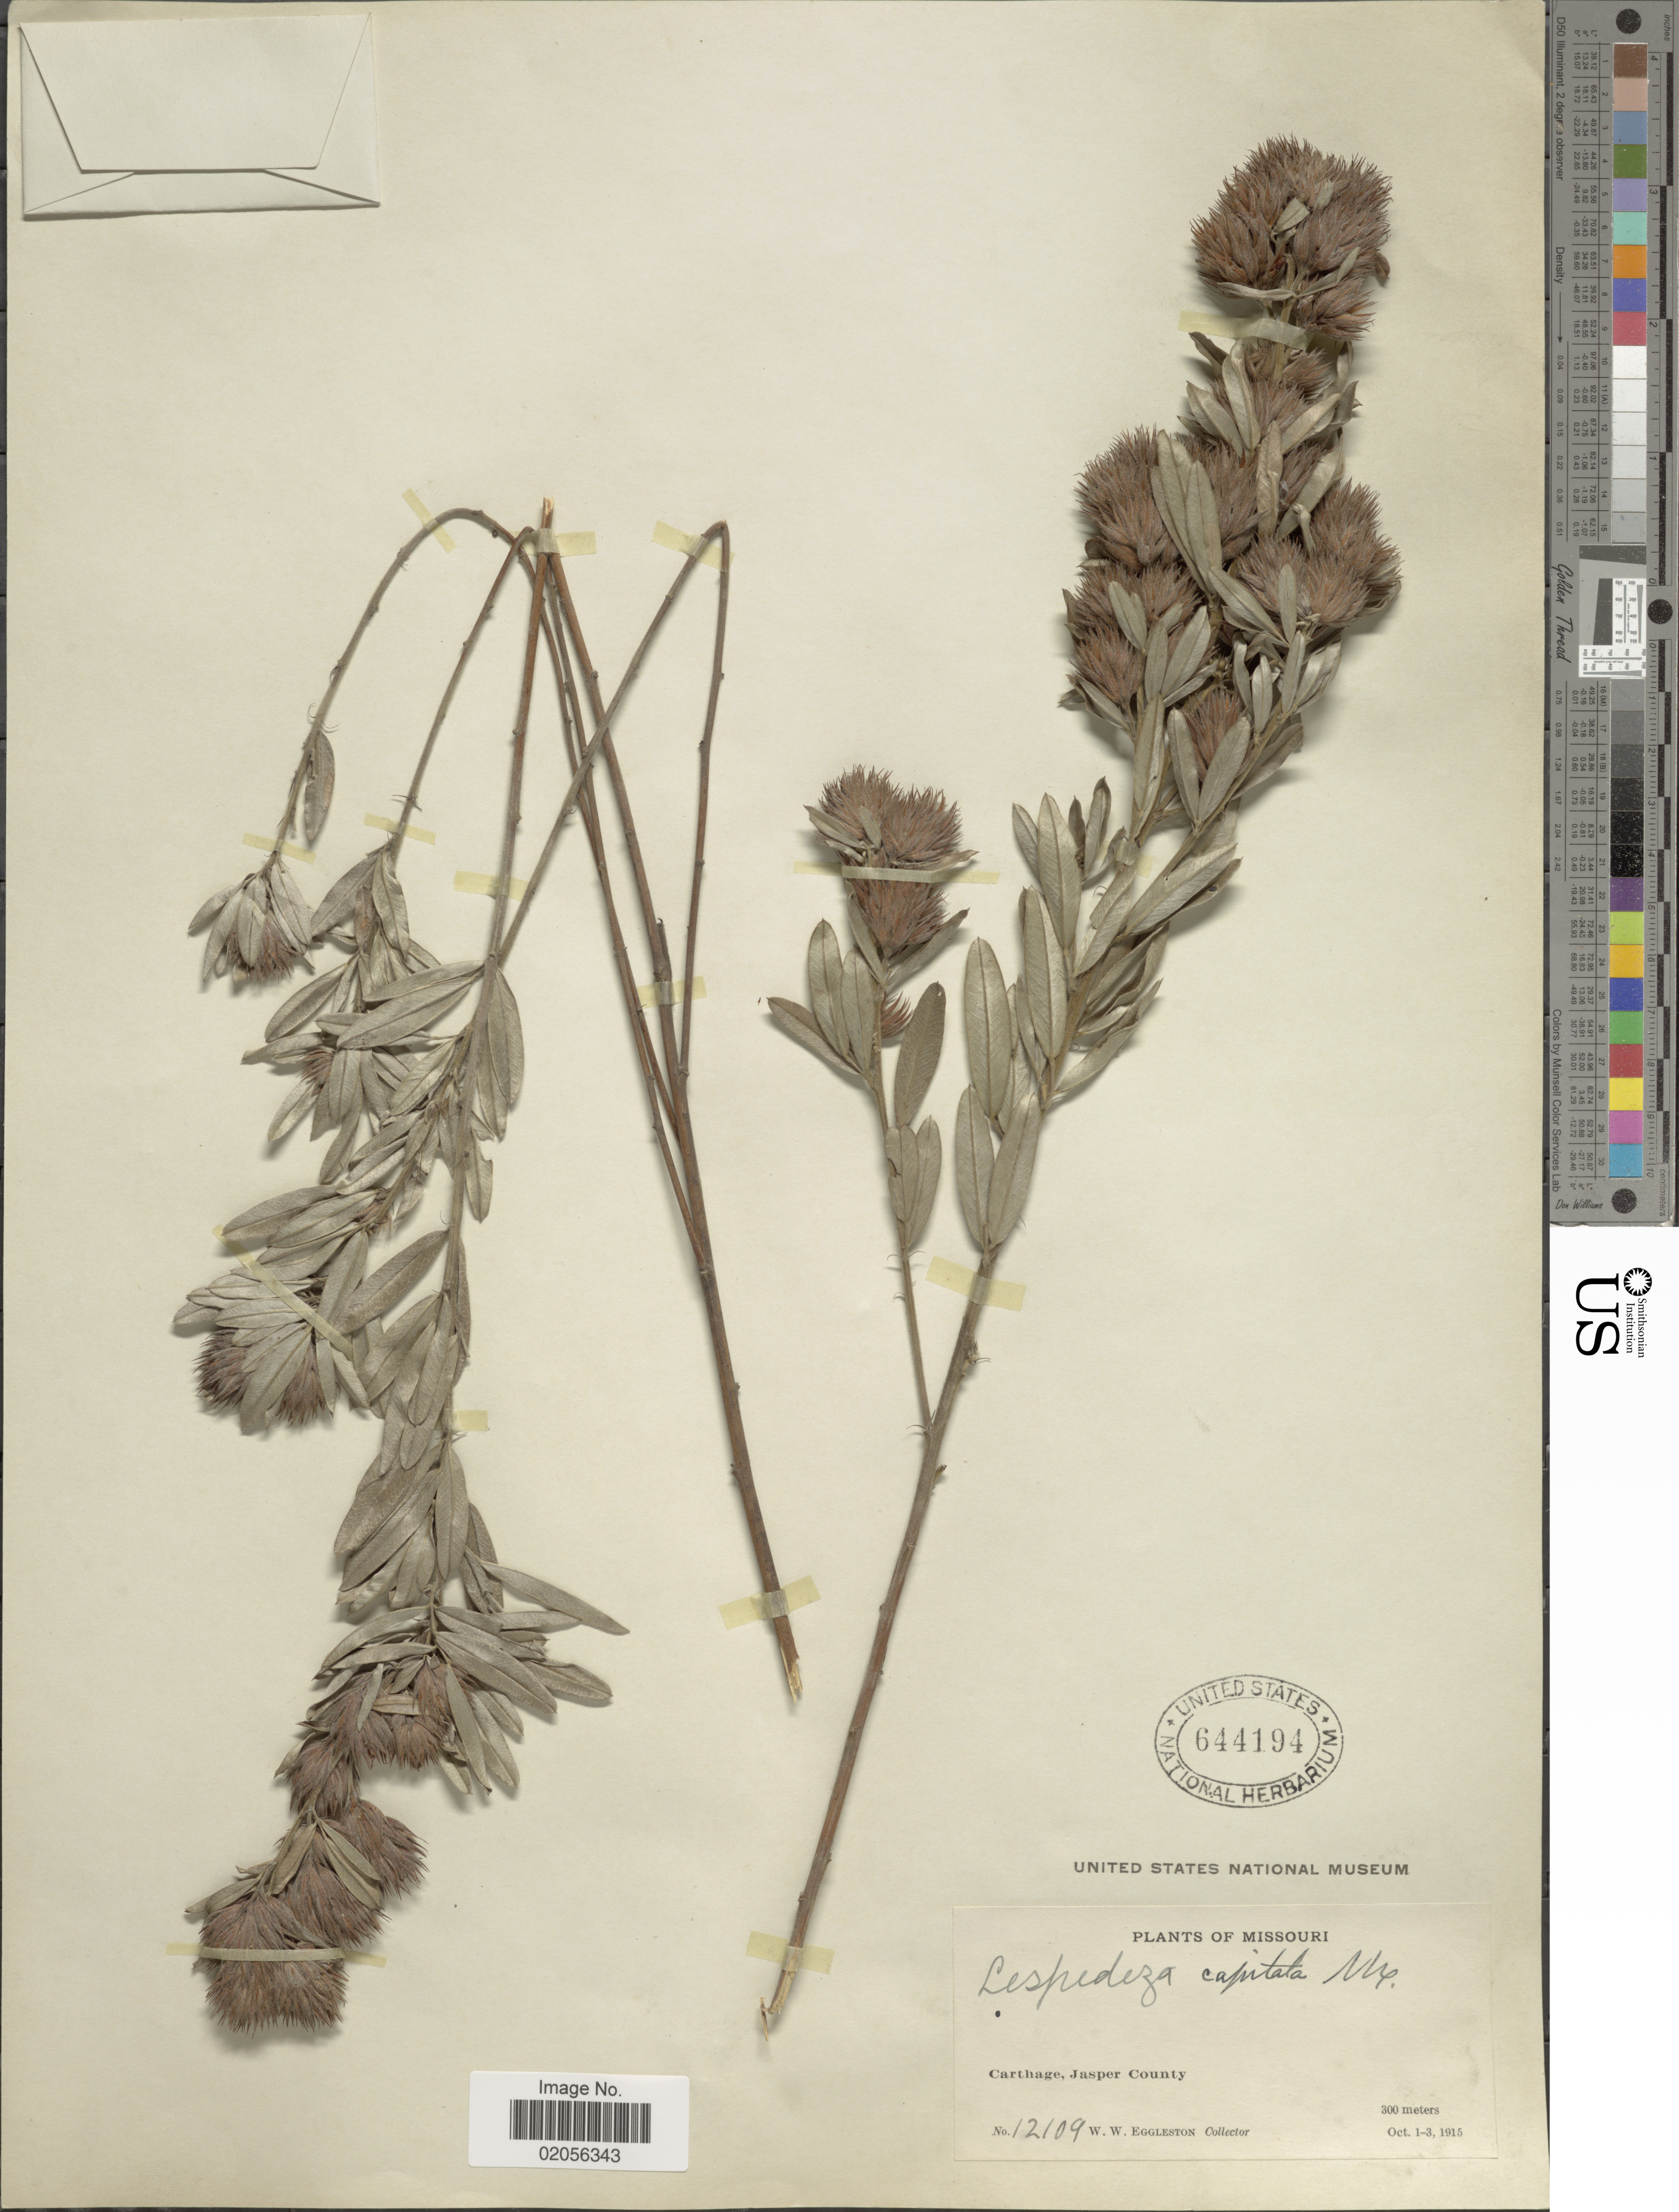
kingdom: Plantae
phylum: Tracheophyta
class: Magnoliopsida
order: Fabales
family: Fabaceae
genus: Lespedeza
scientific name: Lespedeza capitata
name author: Michx.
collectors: W. W. Eggleston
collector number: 12109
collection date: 1915-10-01/1915-10-03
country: United States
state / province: Missouri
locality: Carthage, Jasper County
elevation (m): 300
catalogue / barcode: US 644194